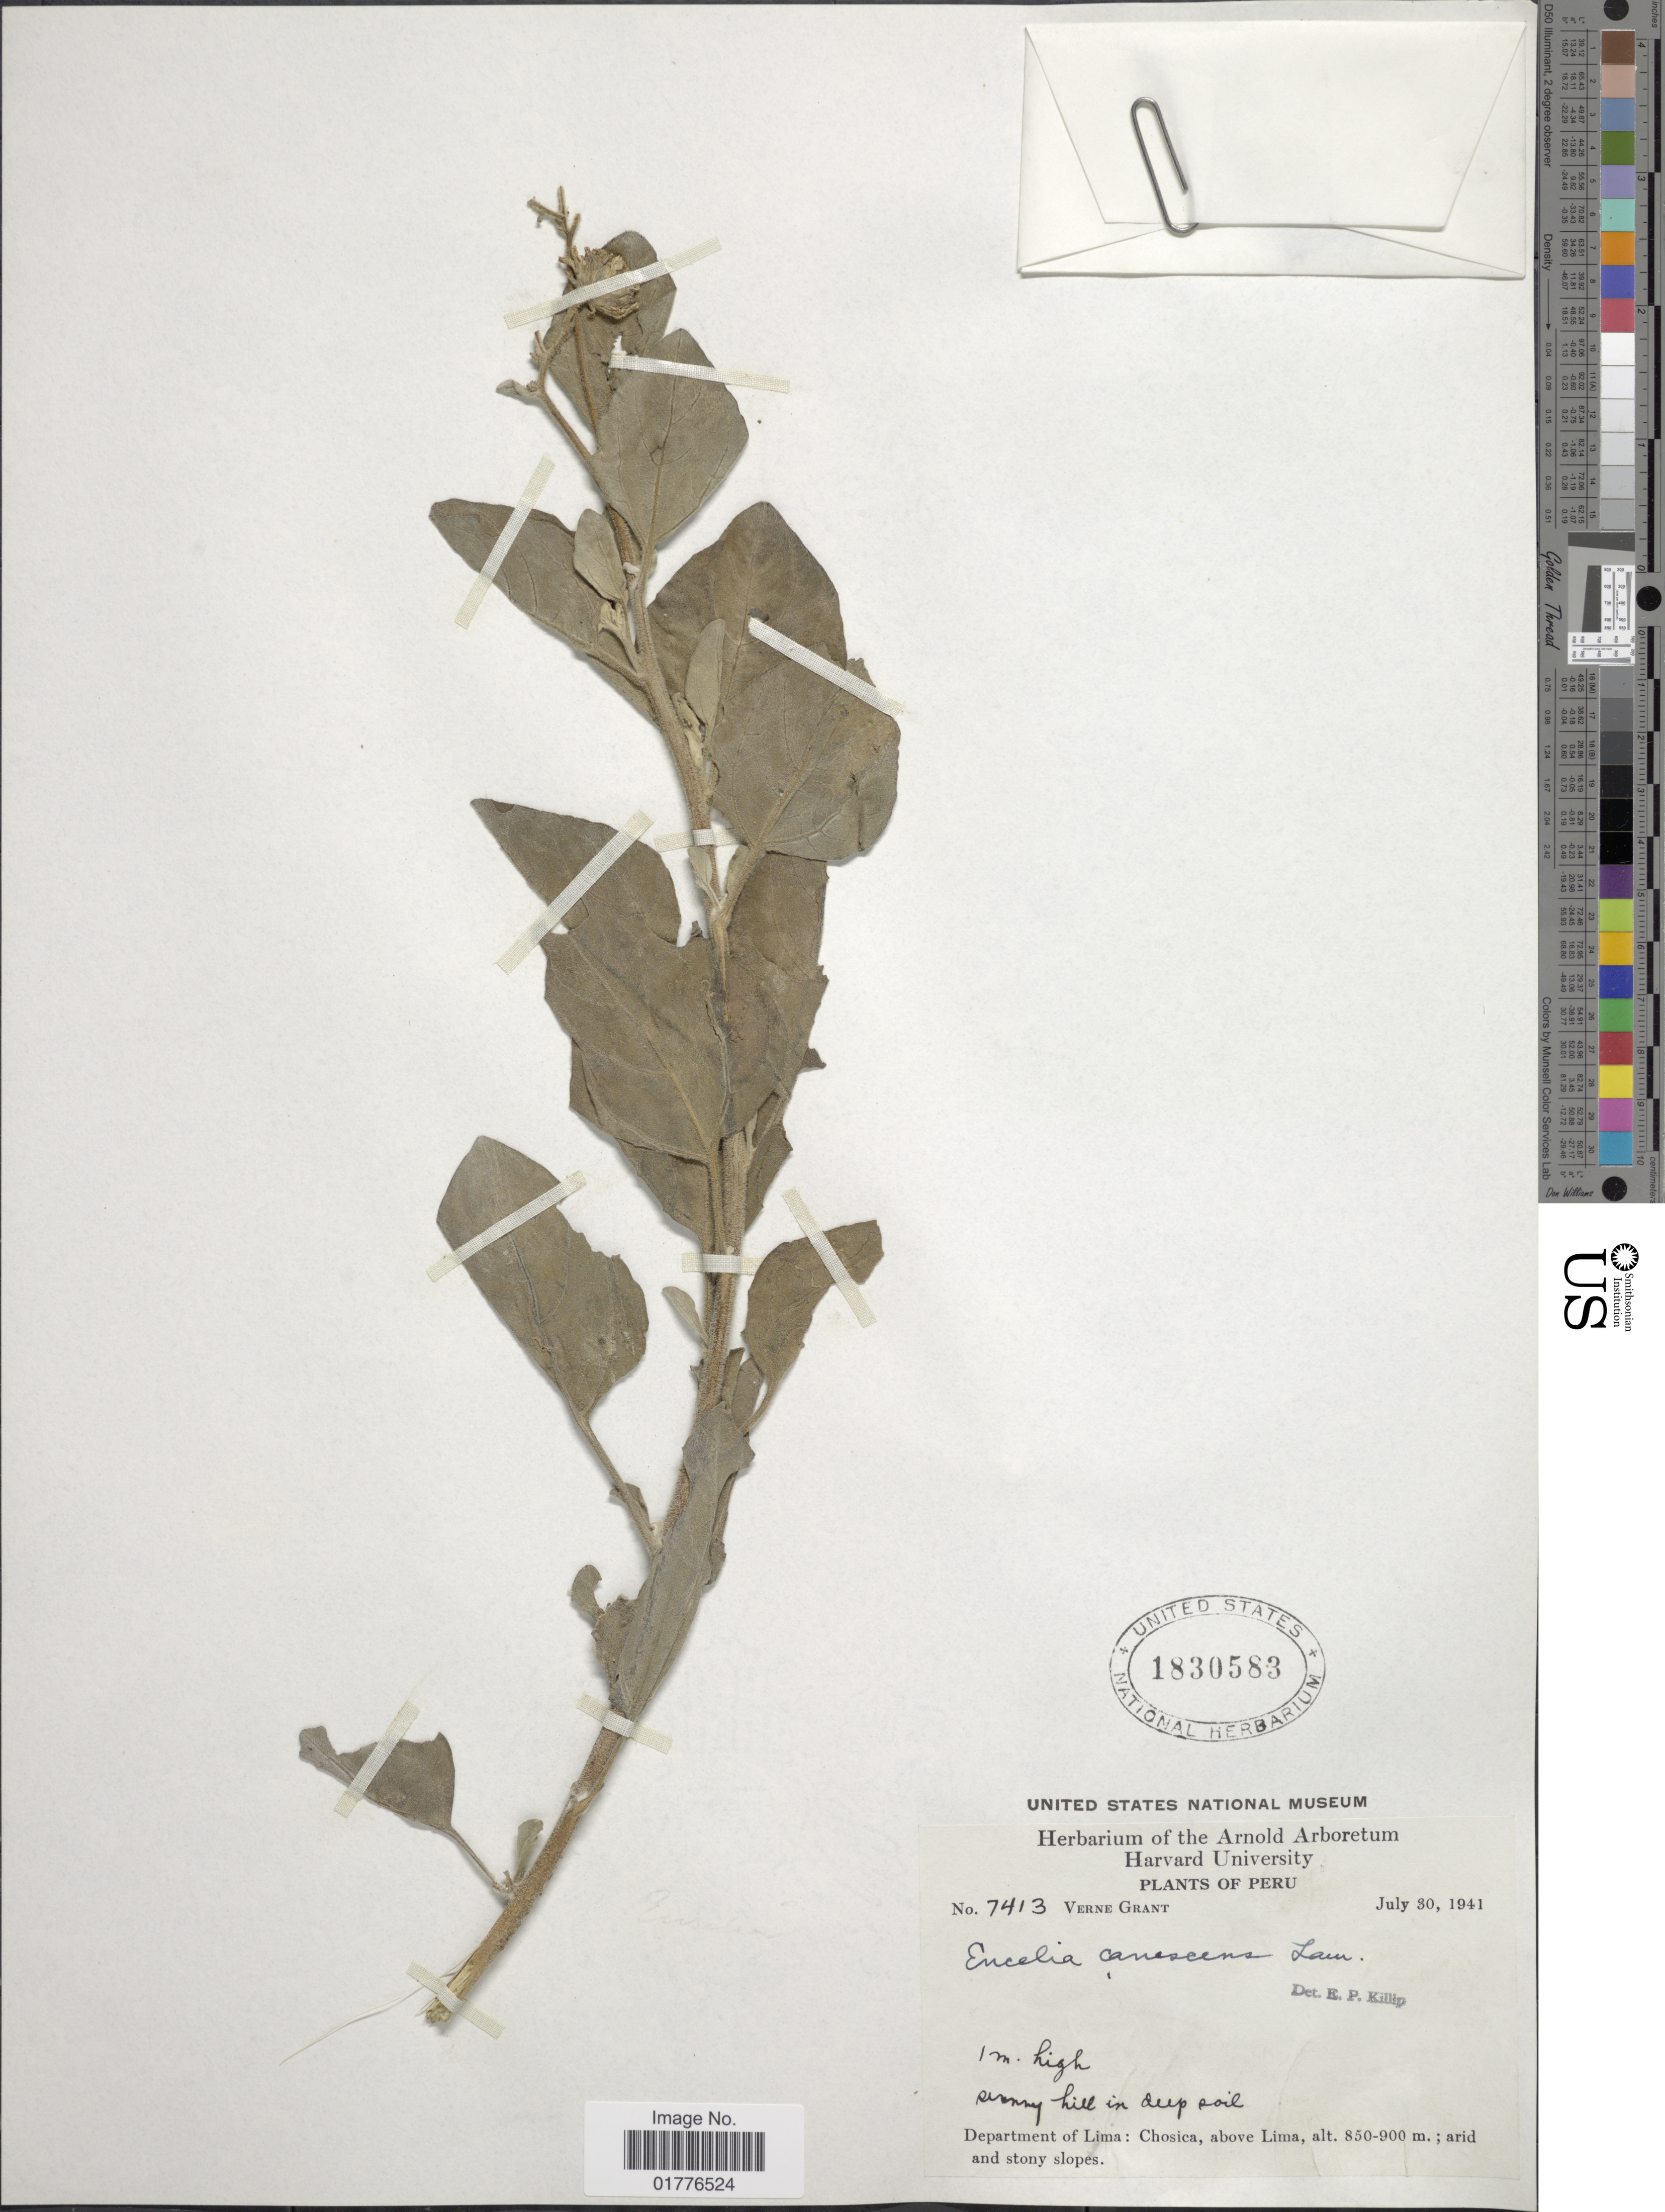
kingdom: Plantae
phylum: Tracheophyta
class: Magnoliopsida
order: Asterales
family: Asteraceae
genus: Encelia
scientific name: Encelia canescens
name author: Lam.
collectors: V. Grant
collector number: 7413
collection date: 1941-07-30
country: Peru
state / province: Lima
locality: Chosica, above Lima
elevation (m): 850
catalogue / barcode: US 1830583